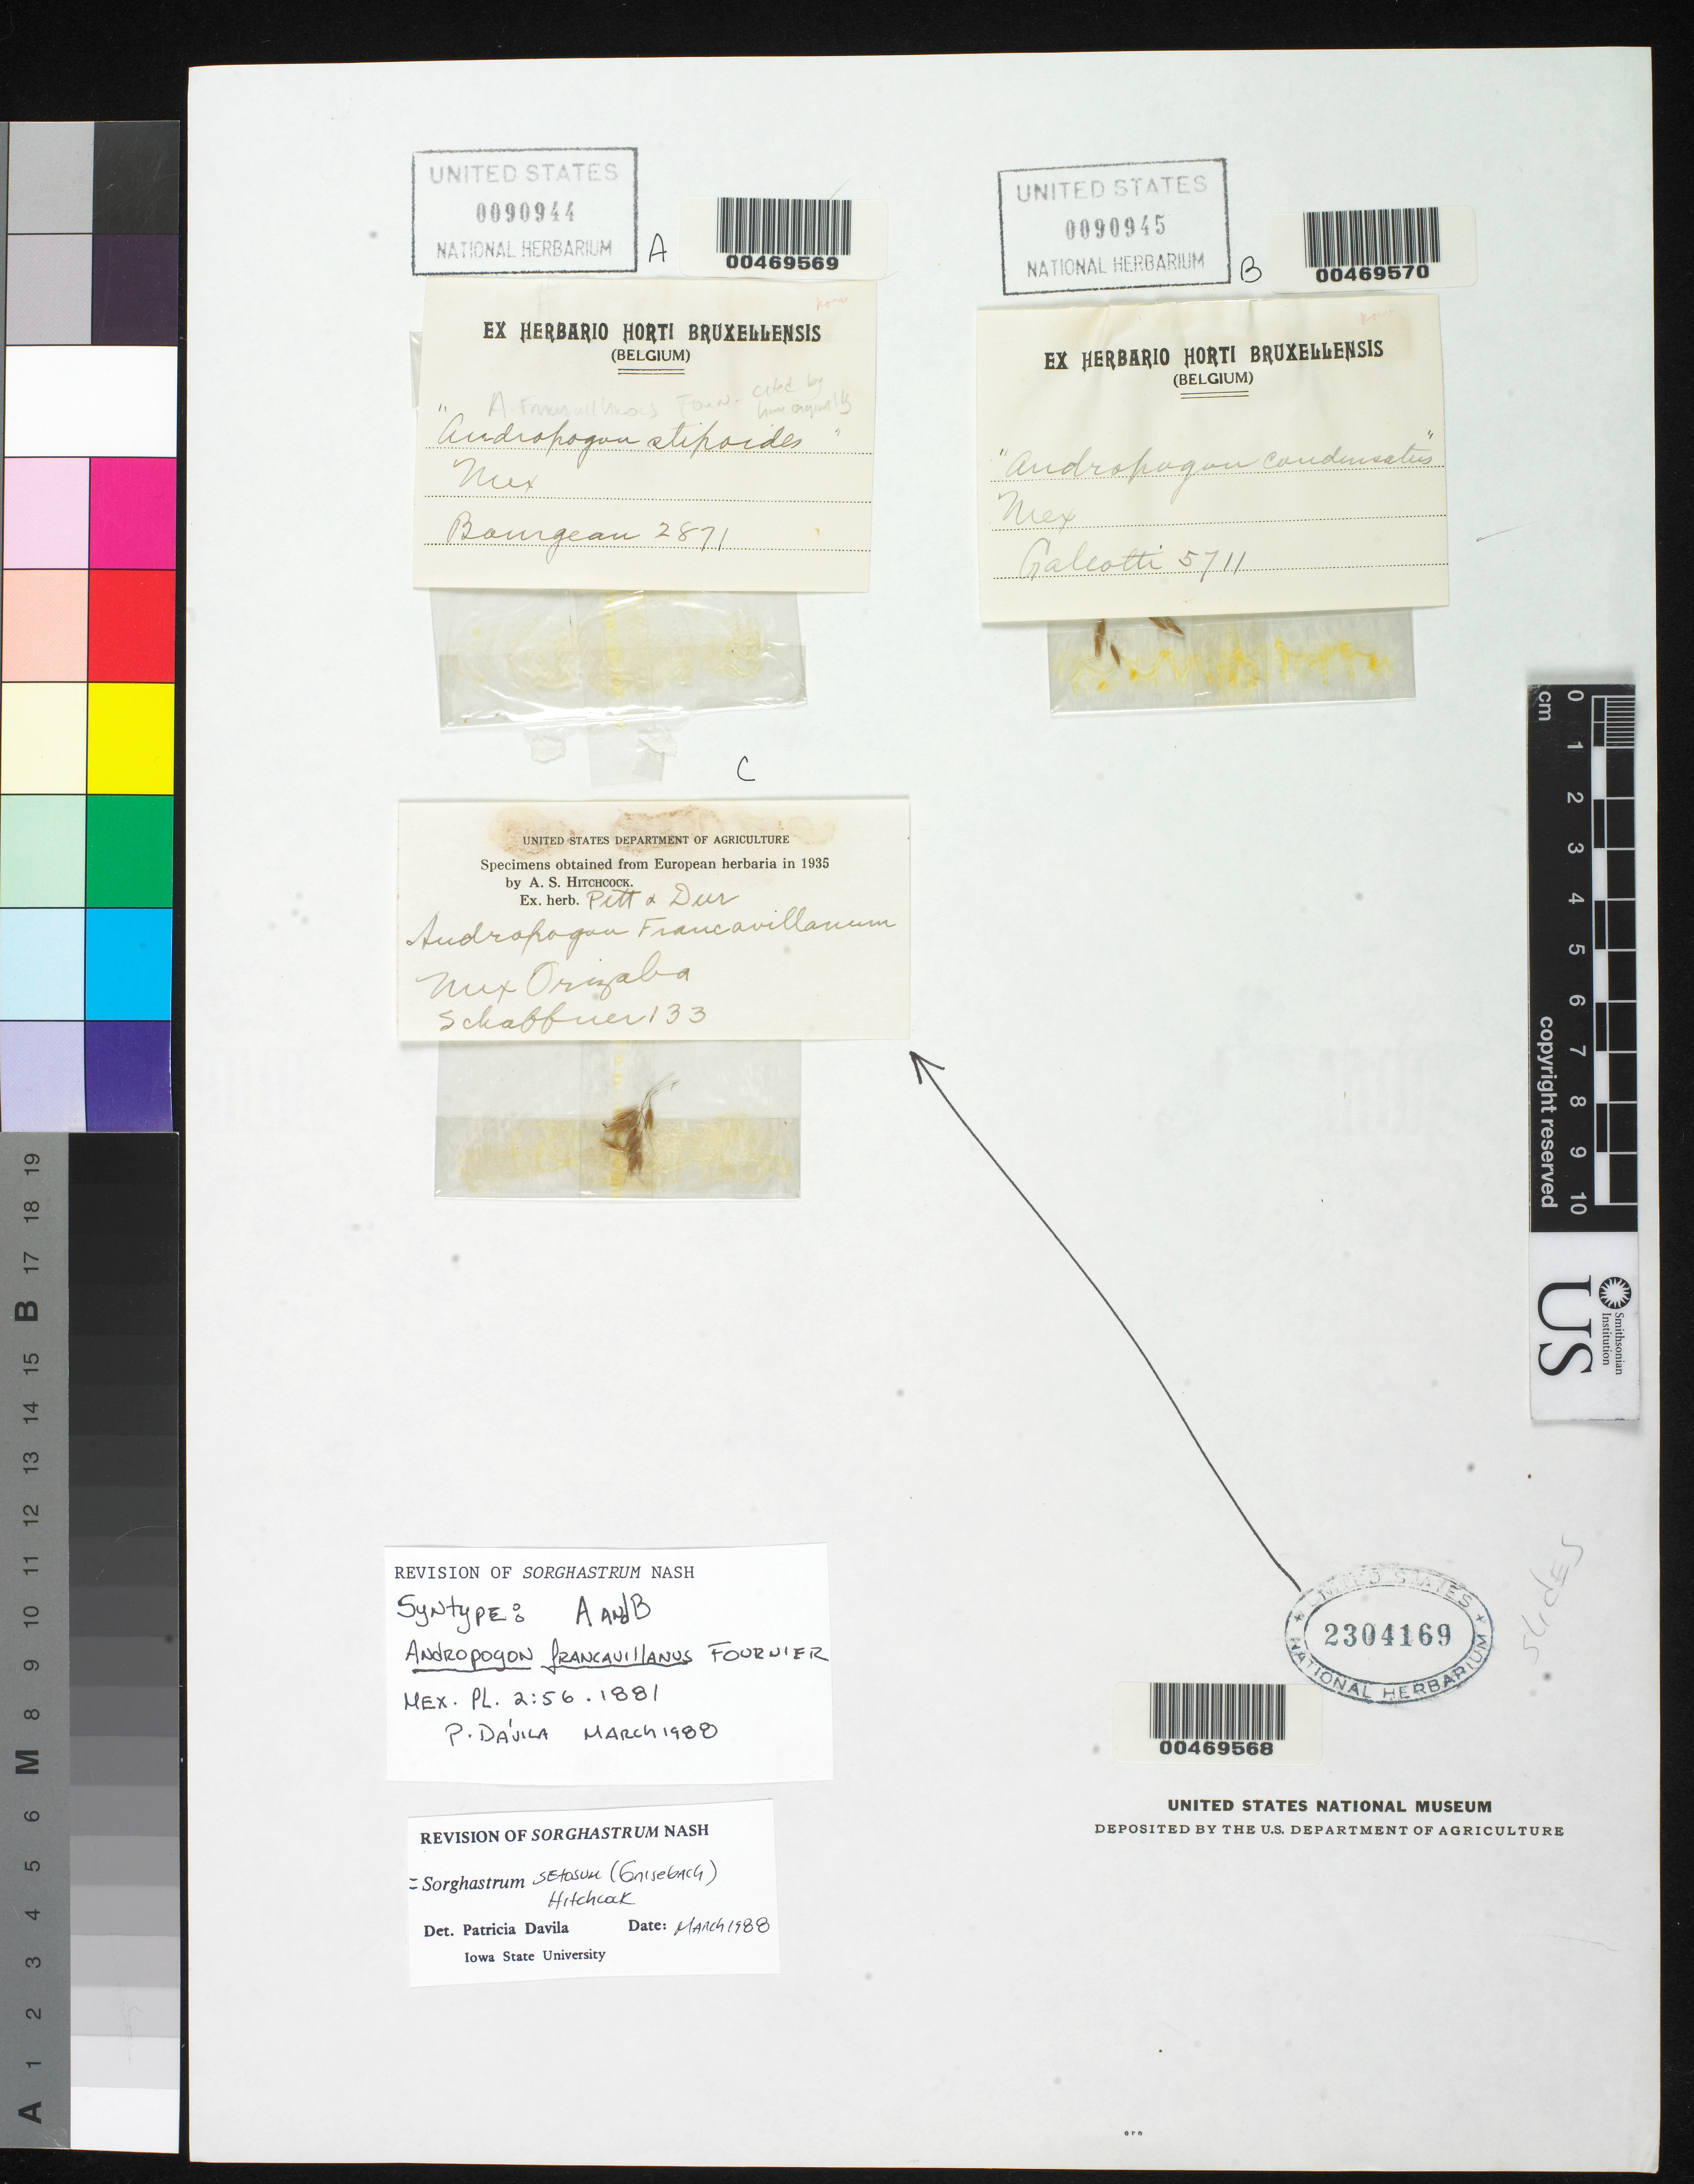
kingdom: Plantae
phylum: Tracheophyta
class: Liliopsida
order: Poales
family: Poaceae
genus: Andropogon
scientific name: Andropogon francavillanus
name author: E. Fourn.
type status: Syntype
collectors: H. G. Galeotti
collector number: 5711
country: Mexico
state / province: Durango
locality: San Ramon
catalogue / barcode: US 90945